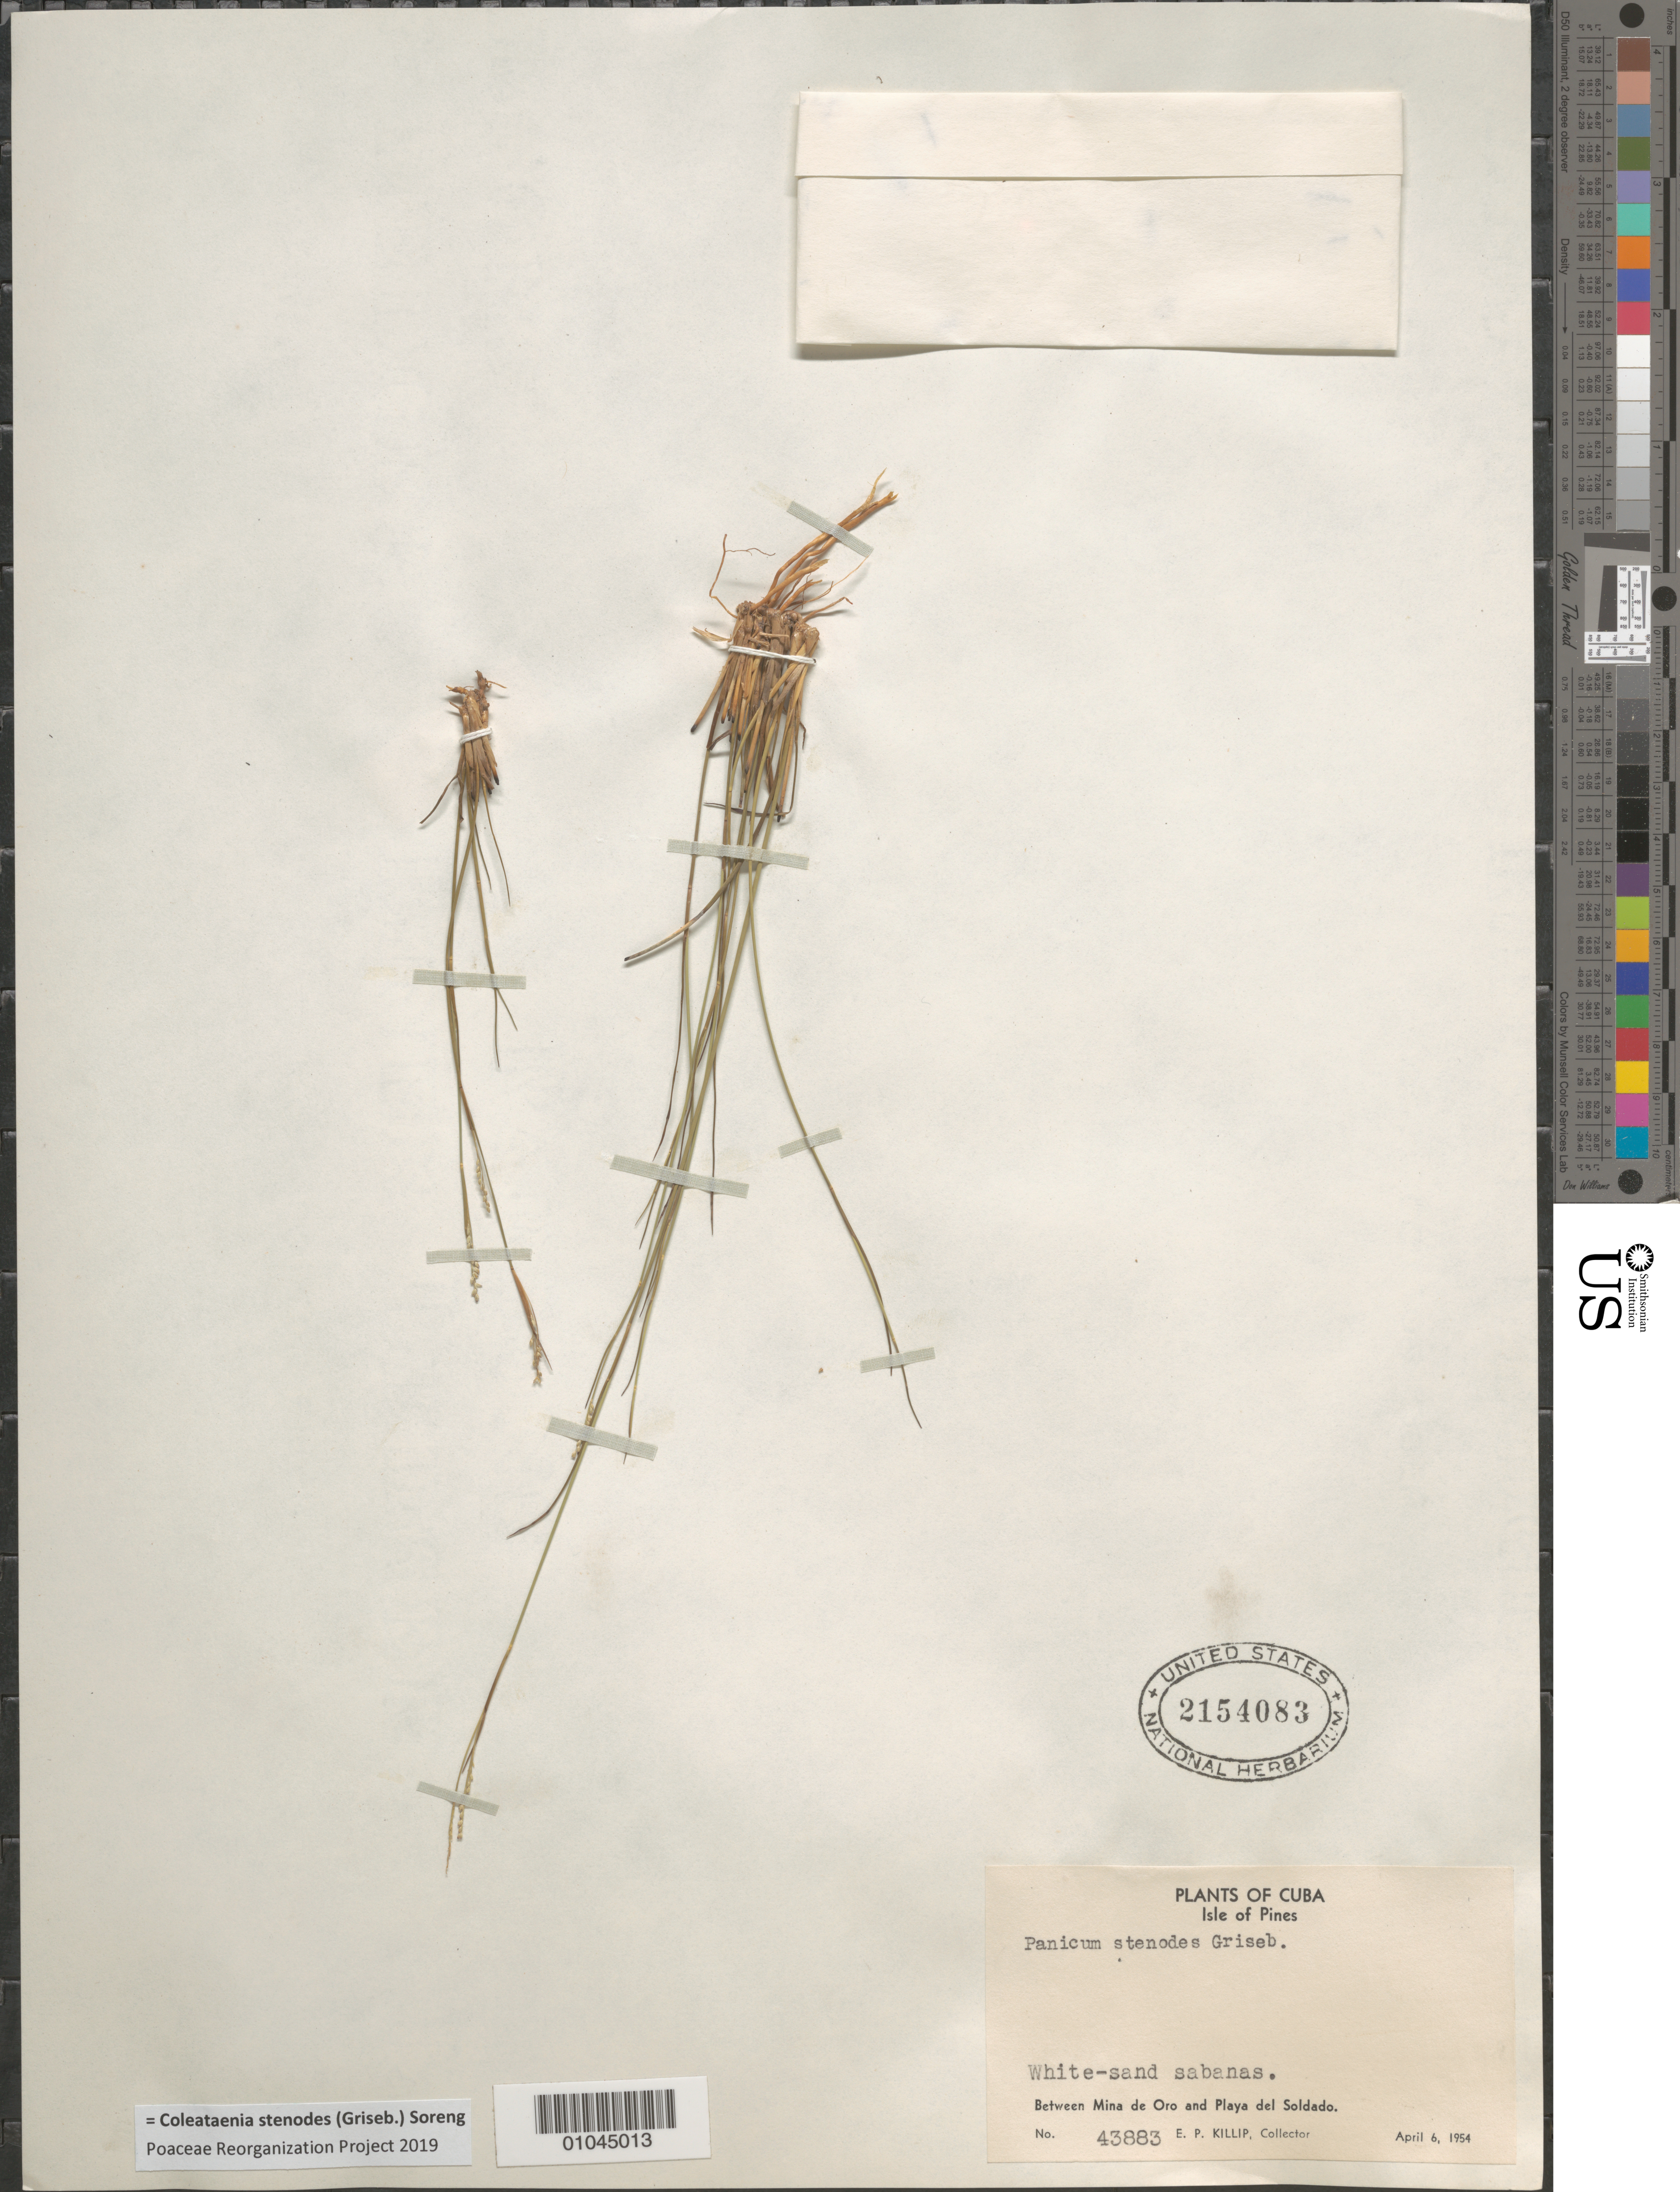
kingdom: Plantae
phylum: Tracheophyta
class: Liliopsida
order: Poales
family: Poaceae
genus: Panicum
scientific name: Panicum stenodes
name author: Griseb.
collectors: E. P. Killip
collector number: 43883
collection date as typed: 06 Apr 1954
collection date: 1954-04-06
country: Cuba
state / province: Isla de la Juventud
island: Isla de la Juventud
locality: [Isle of Pines], between Mina de Oro and Playa del Soldado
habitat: white-sand savannas.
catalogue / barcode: US 2154083